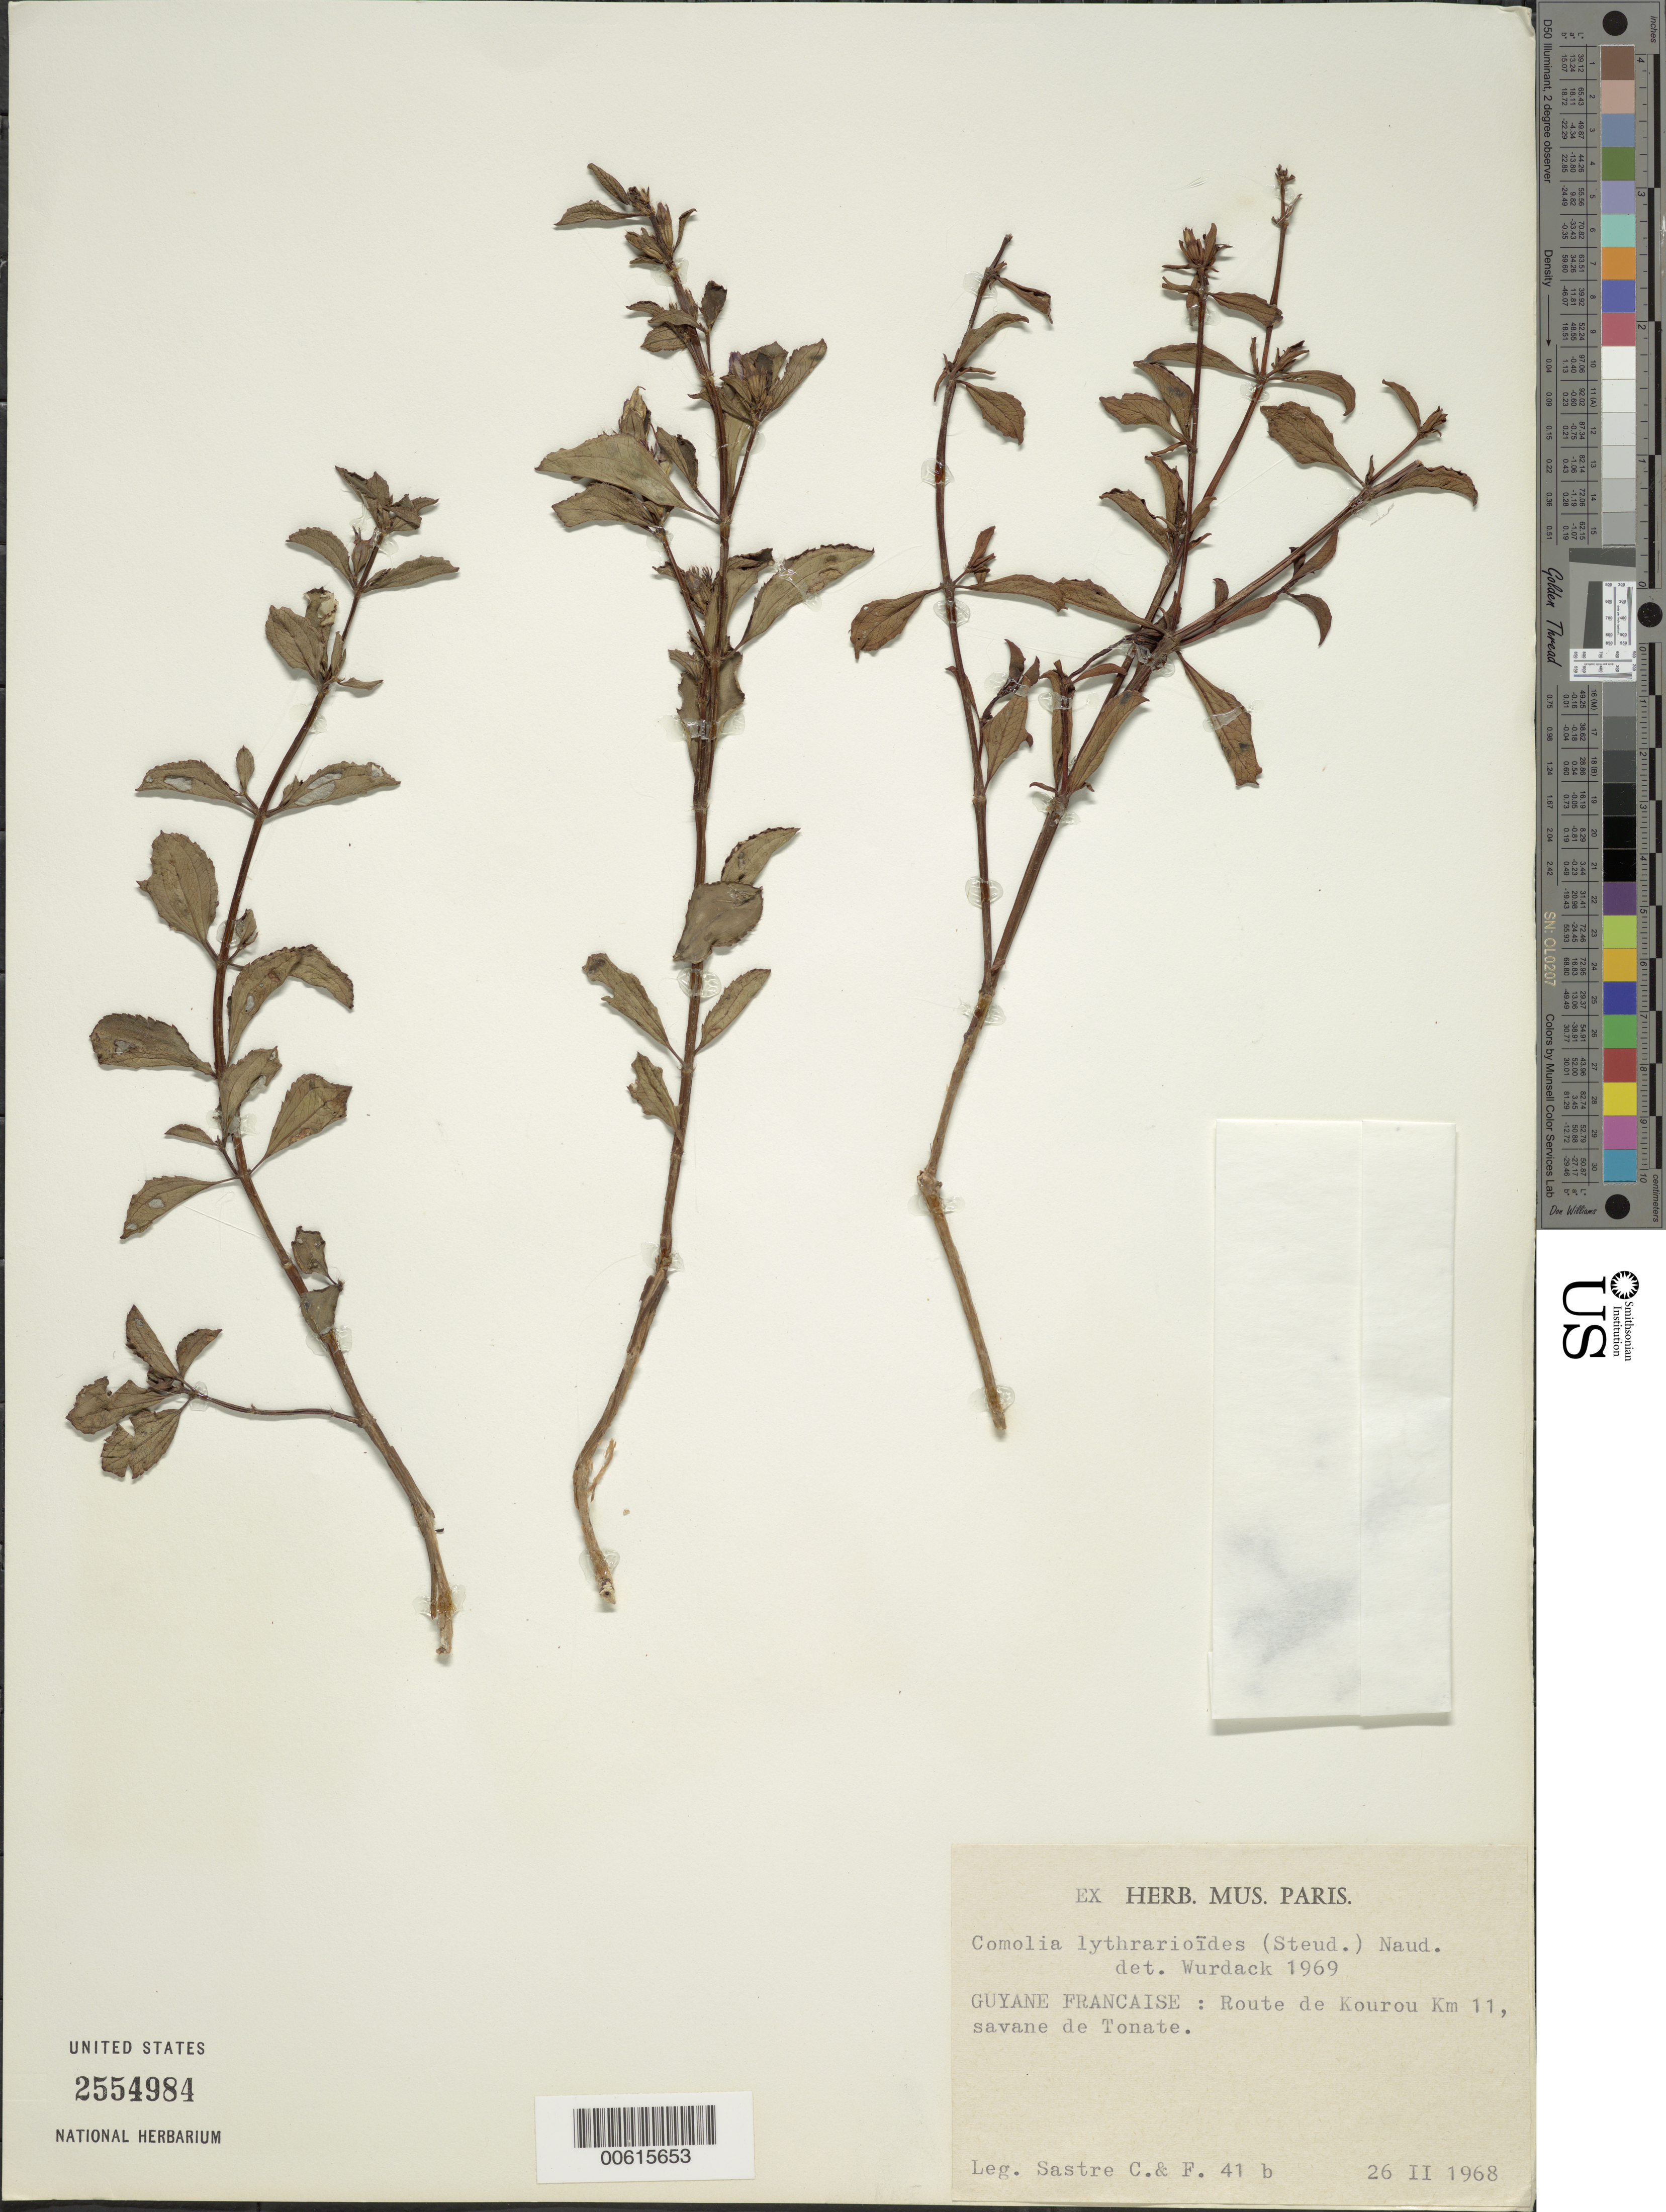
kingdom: Plantae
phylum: Tracheophyta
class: Magnoliopsida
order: Myrtales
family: Melastomataceae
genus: Comolia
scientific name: Comolia lythrarioides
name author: (Steud.) Naudin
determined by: Nunes da Silva, Diego, (RB), Jardim Botanico do Rio de Janeiro - Herbario (BRAZIL)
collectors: C. H. L. Sastre & F. Sastre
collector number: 41 b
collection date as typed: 26-Feb-68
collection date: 1968-02-26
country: French Guiana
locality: Route de Kourou, km 11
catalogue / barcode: US 2554984